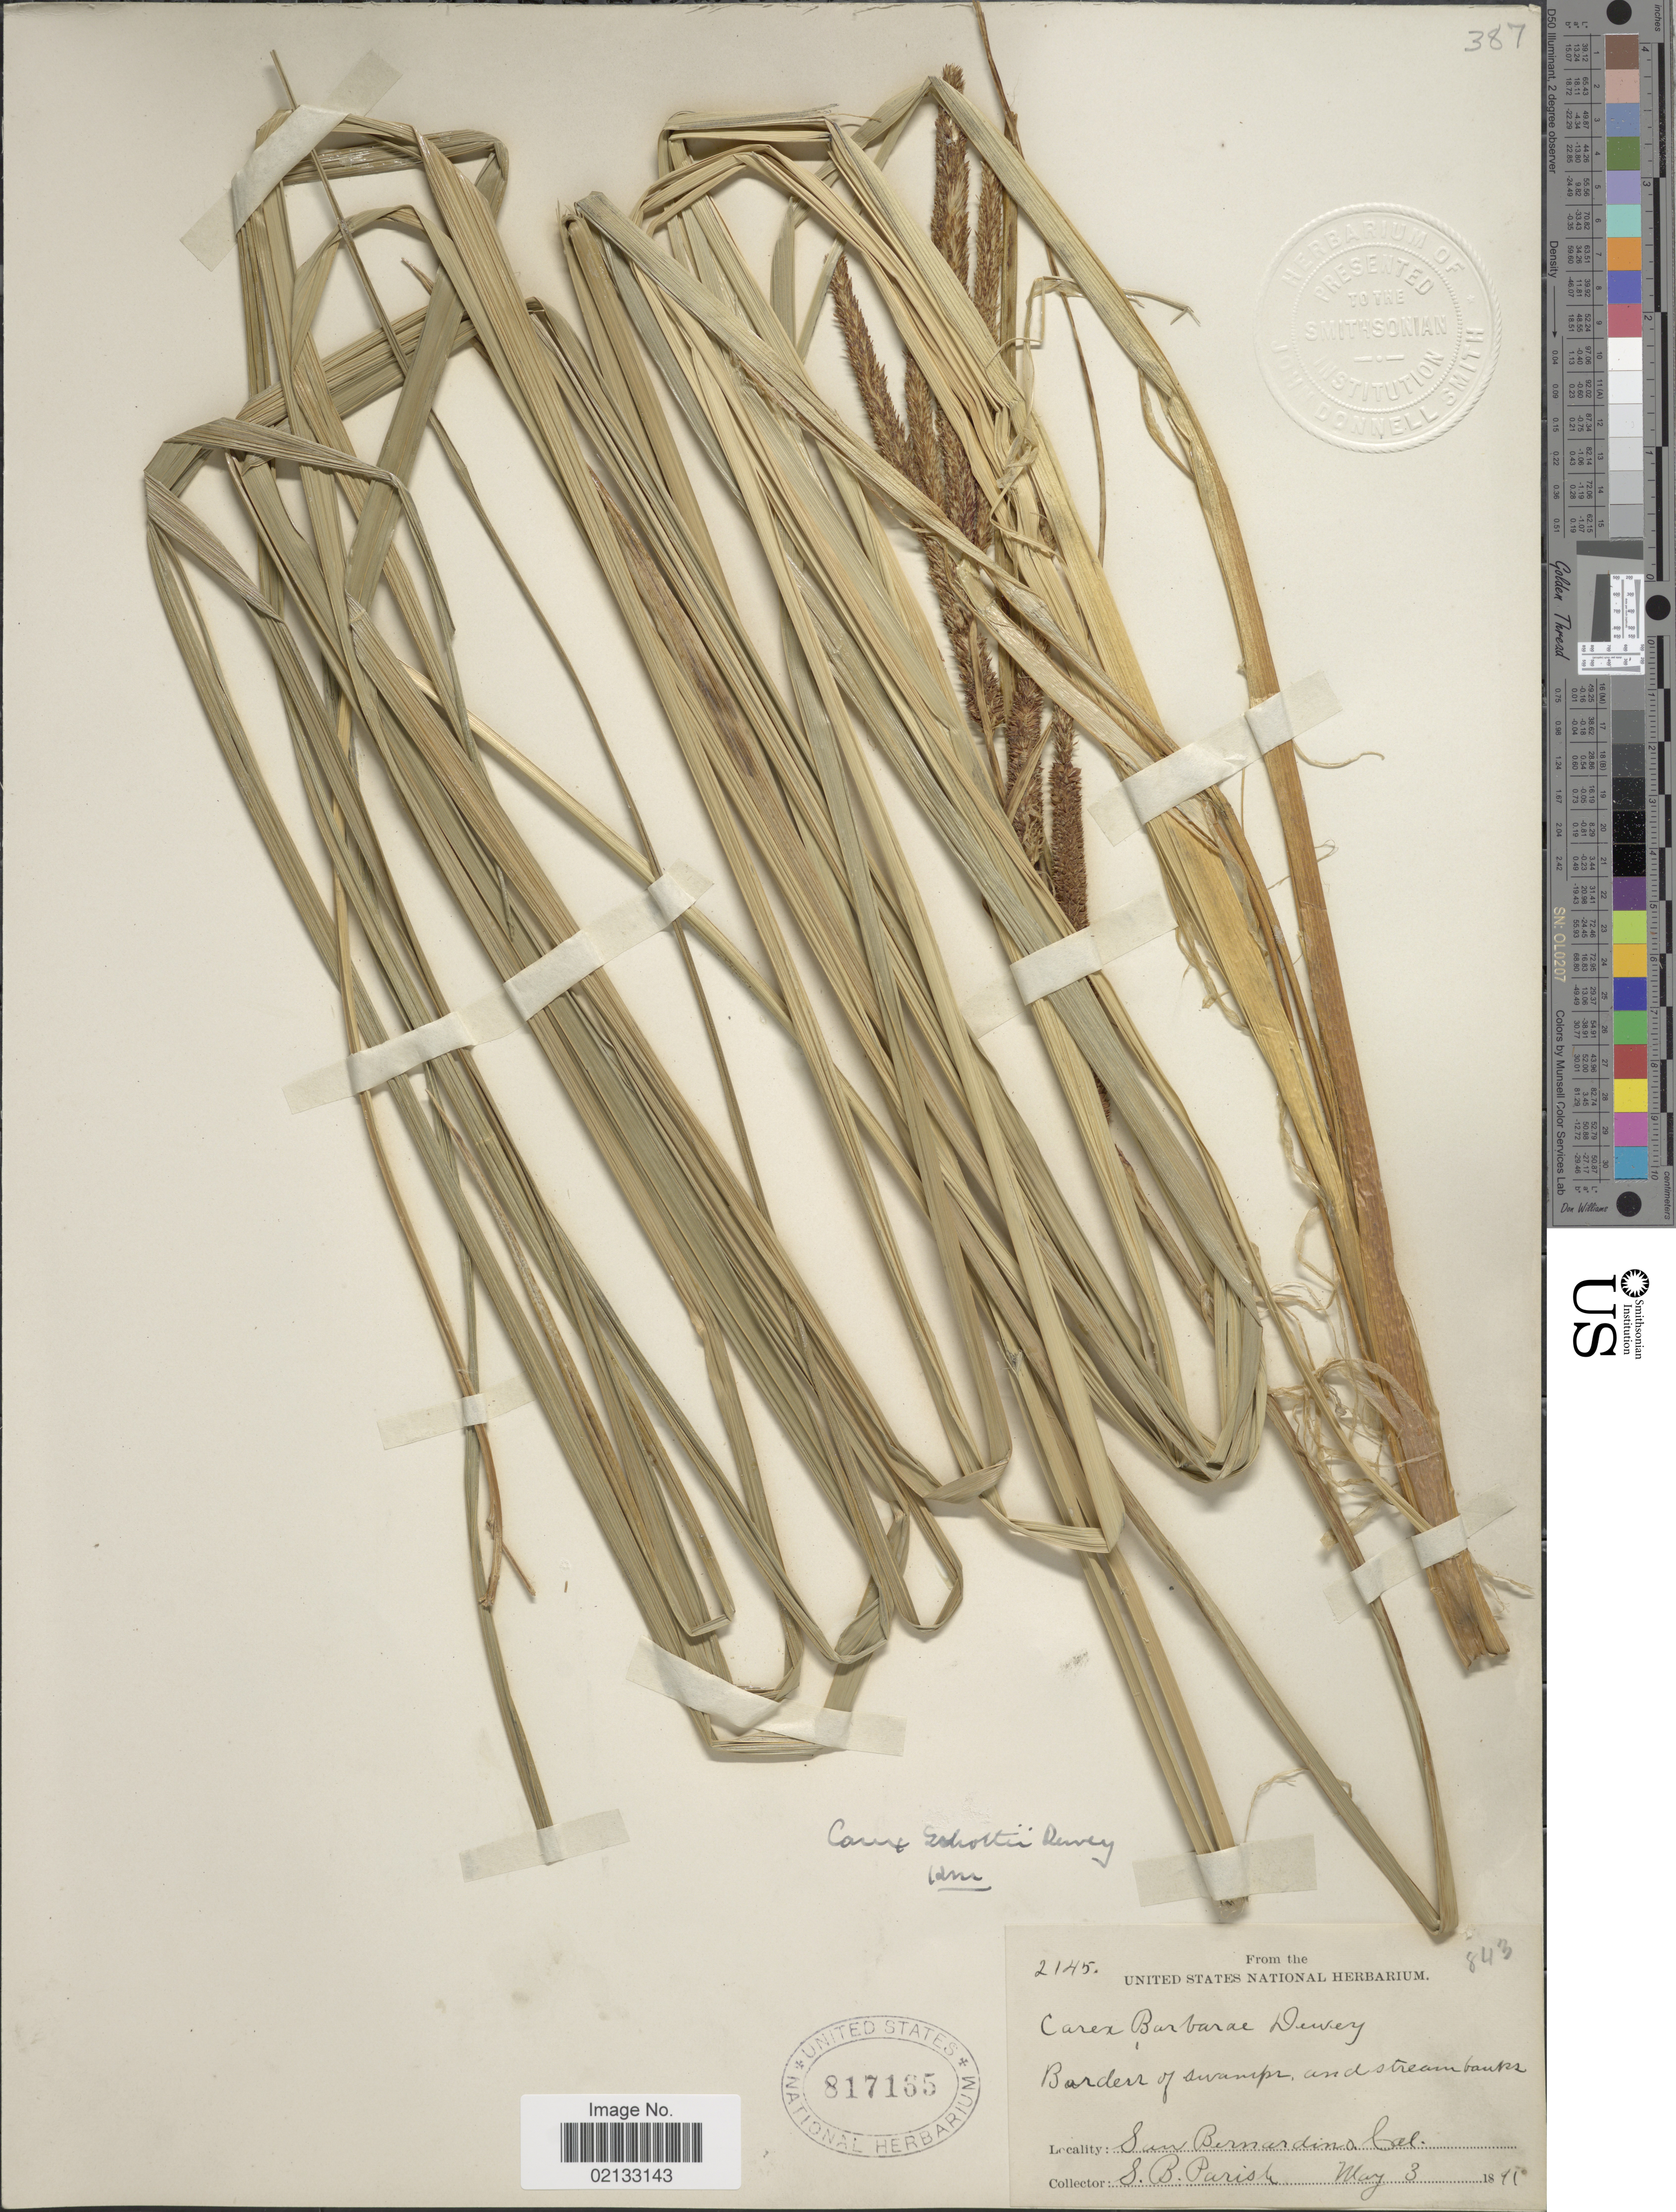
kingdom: Plantae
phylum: Tracheophyta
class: Liliopsida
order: Poales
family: Cyperaceae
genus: Carex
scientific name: Carex schottii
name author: Dewey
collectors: S. B. Parish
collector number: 2145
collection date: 1891-05-03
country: United States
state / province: California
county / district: San Bernardino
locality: Border of swamps and stream banks. San Bernardino Cal.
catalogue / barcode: US 817165